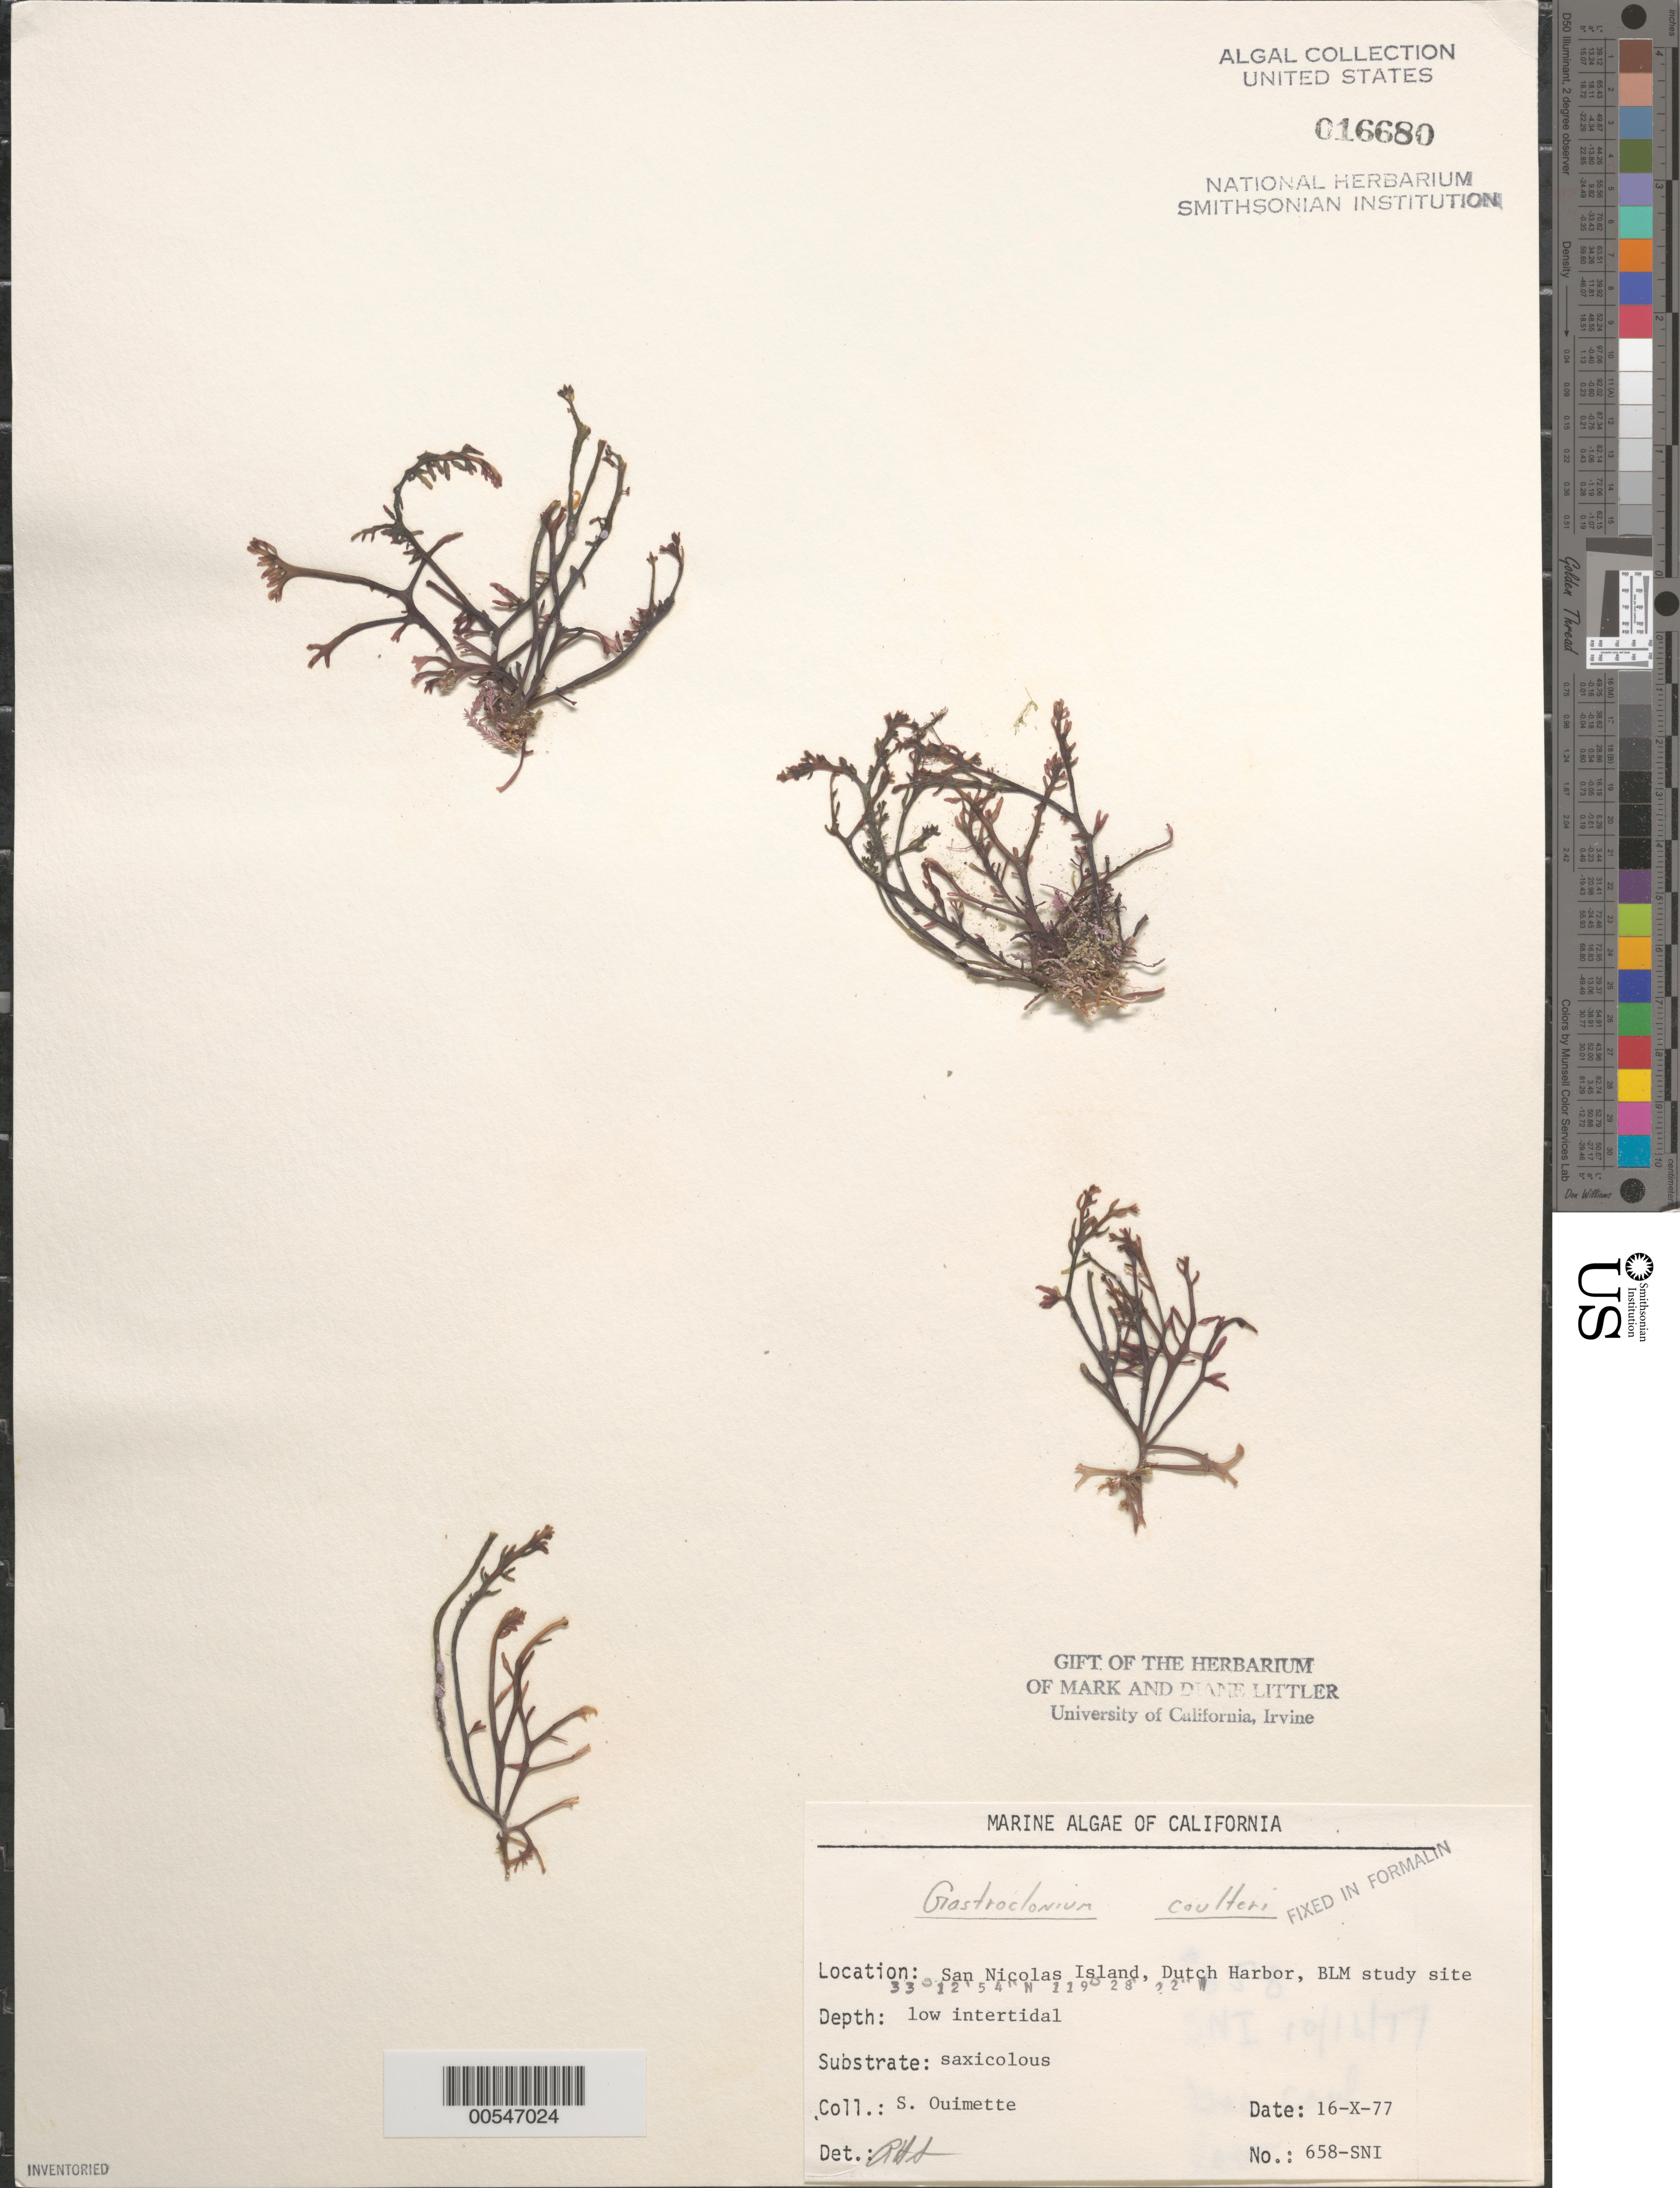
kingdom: Plantae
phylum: Rhodophyta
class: Florideophyceae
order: Rhodymeniales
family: Champiaceae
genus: Neogastroclonium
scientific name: Neogastroclonium subarticulatum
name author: (Turner) L. Le Gall et al.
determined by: Algae name updating Project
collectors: S. Ouimette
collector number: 658-SNI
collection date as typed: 16 Oct 1977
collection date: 1977-10-16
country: United States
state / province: California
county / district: Ventura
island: San Nicolas Island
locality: Dutch Harbor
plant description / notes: BLM-SOCALBIGHT Rocky Intertidal Survey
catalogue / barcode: US 16680